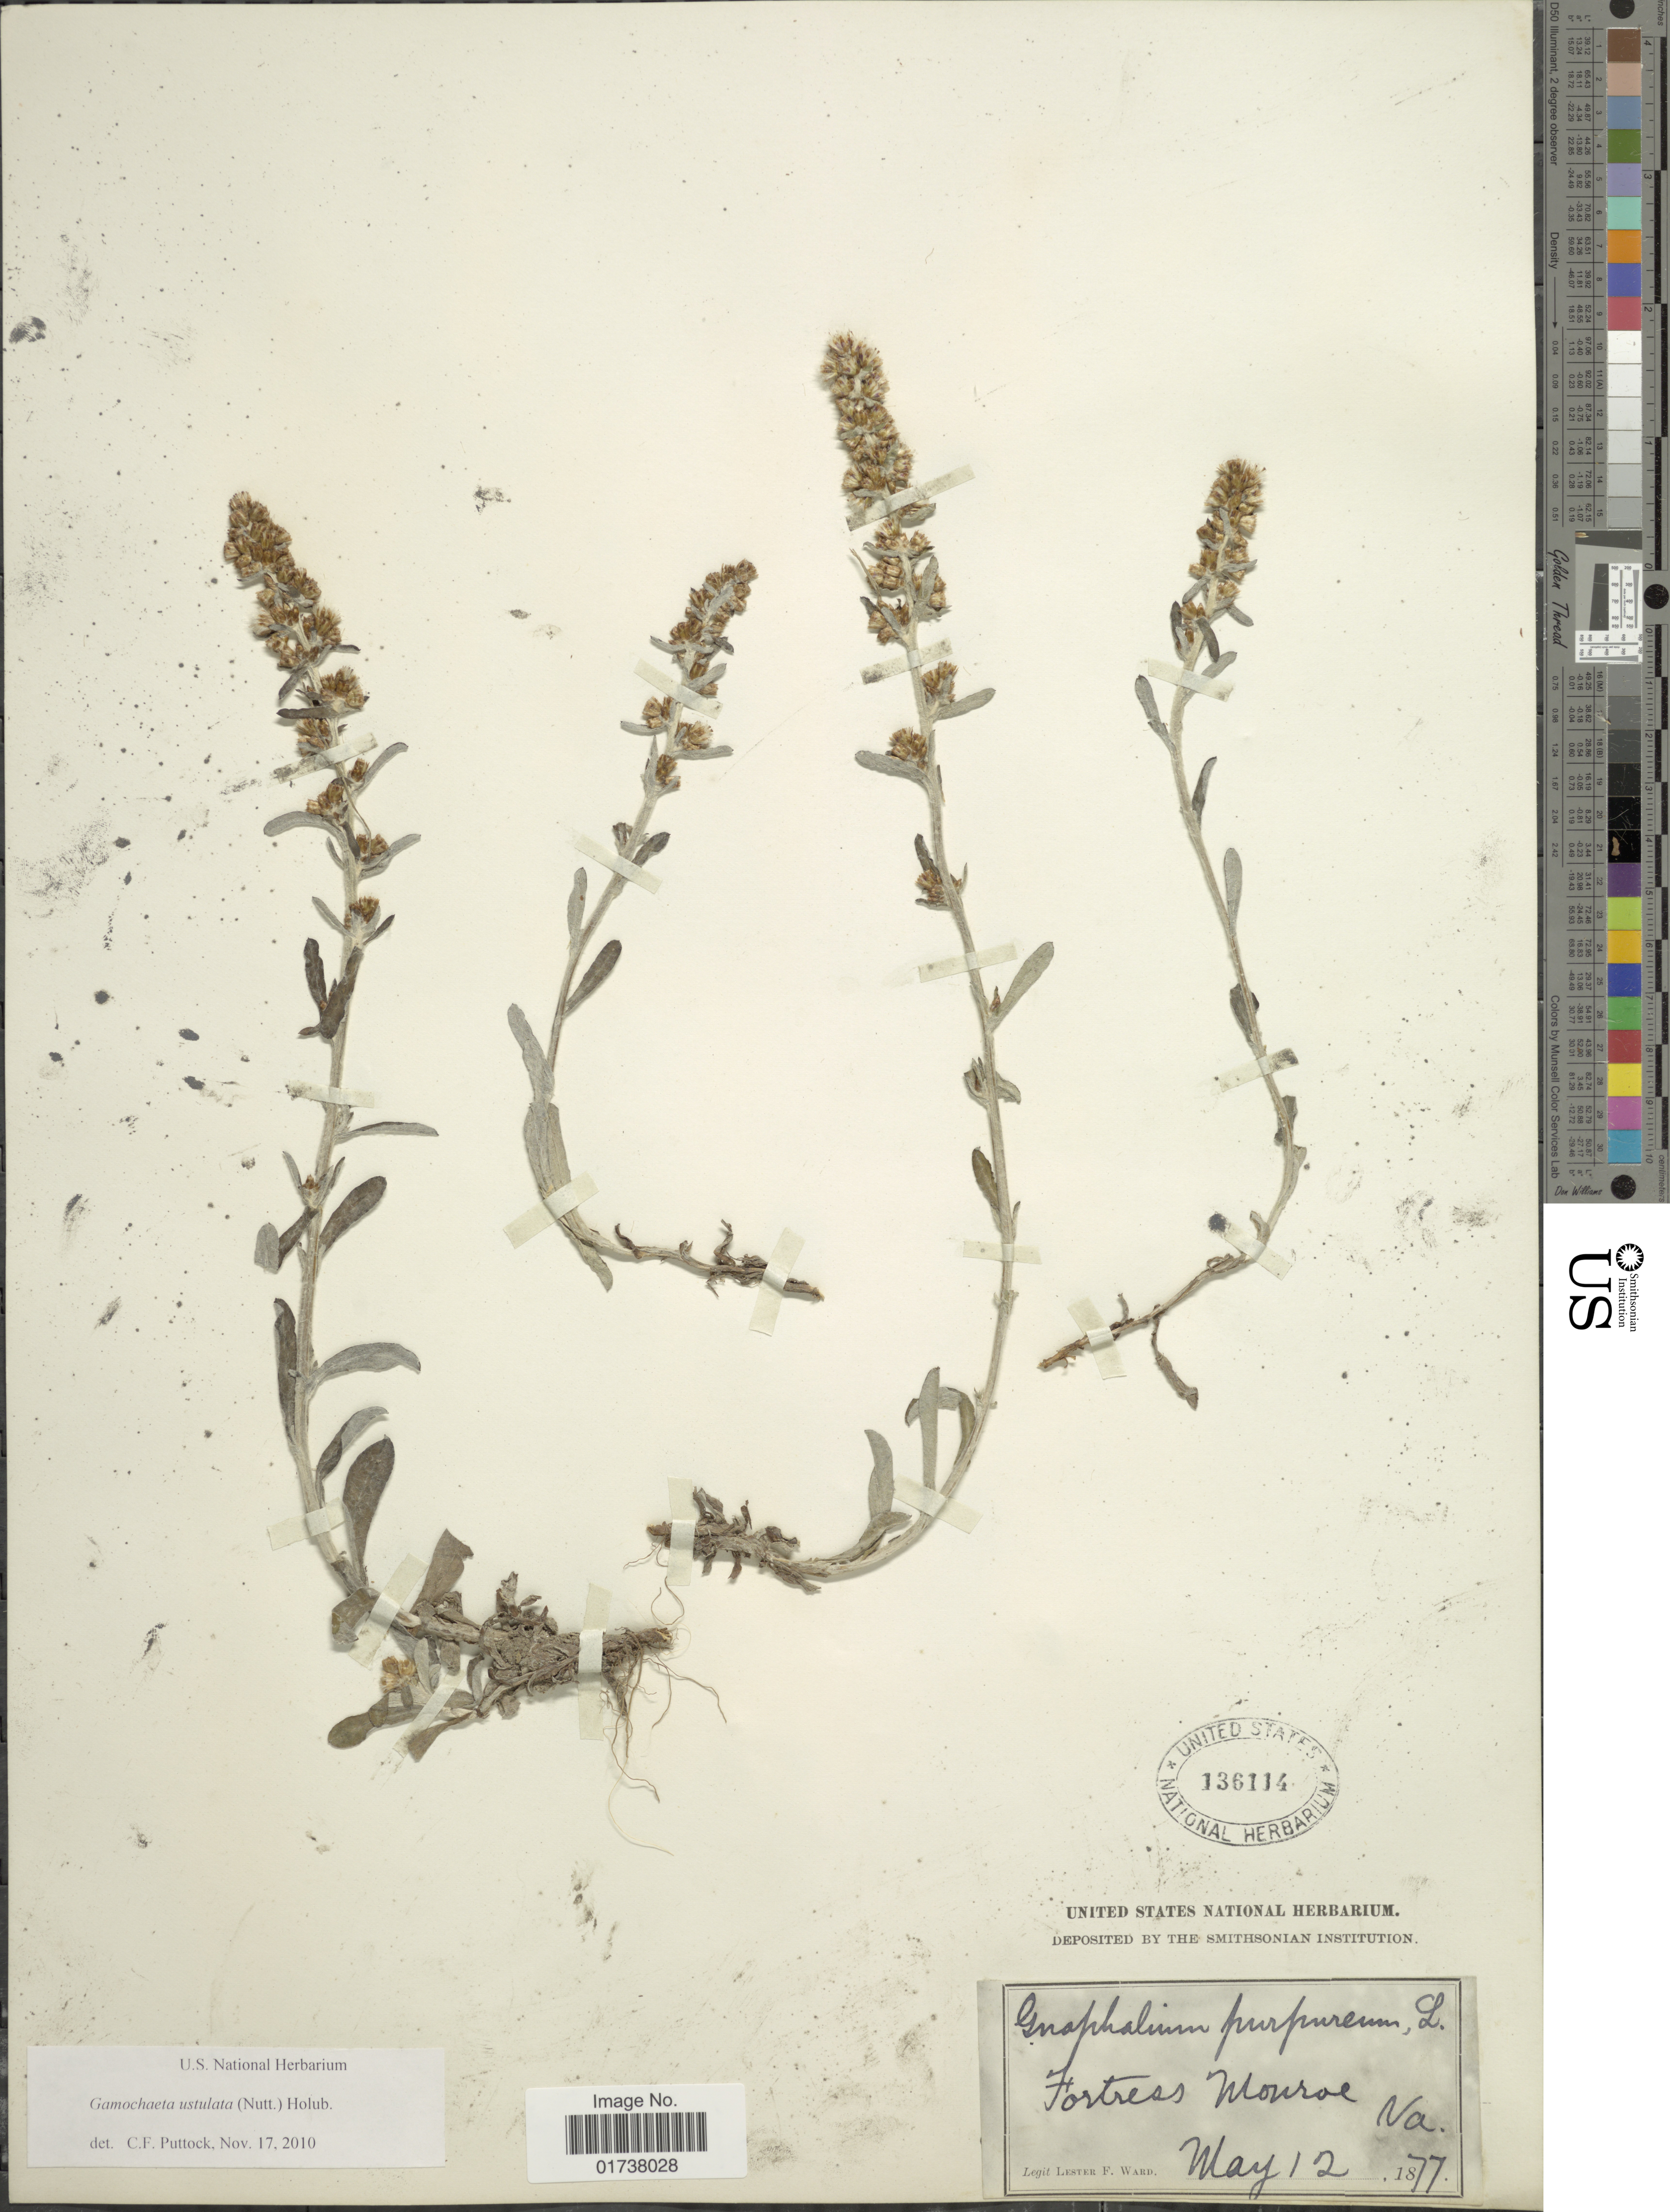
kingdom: Plantae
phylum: Tracheophyta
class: Magnoliopsida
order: Asterales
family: Asteraceae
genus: Gamochaeta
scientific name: Gamochaeta ustulata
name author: (Nutt.) Holub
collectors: L. F. Ward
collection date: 1877-05-12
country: United States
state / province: Virginia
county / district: City of Hampton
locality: Fortress Monroe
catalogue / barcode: US 136114